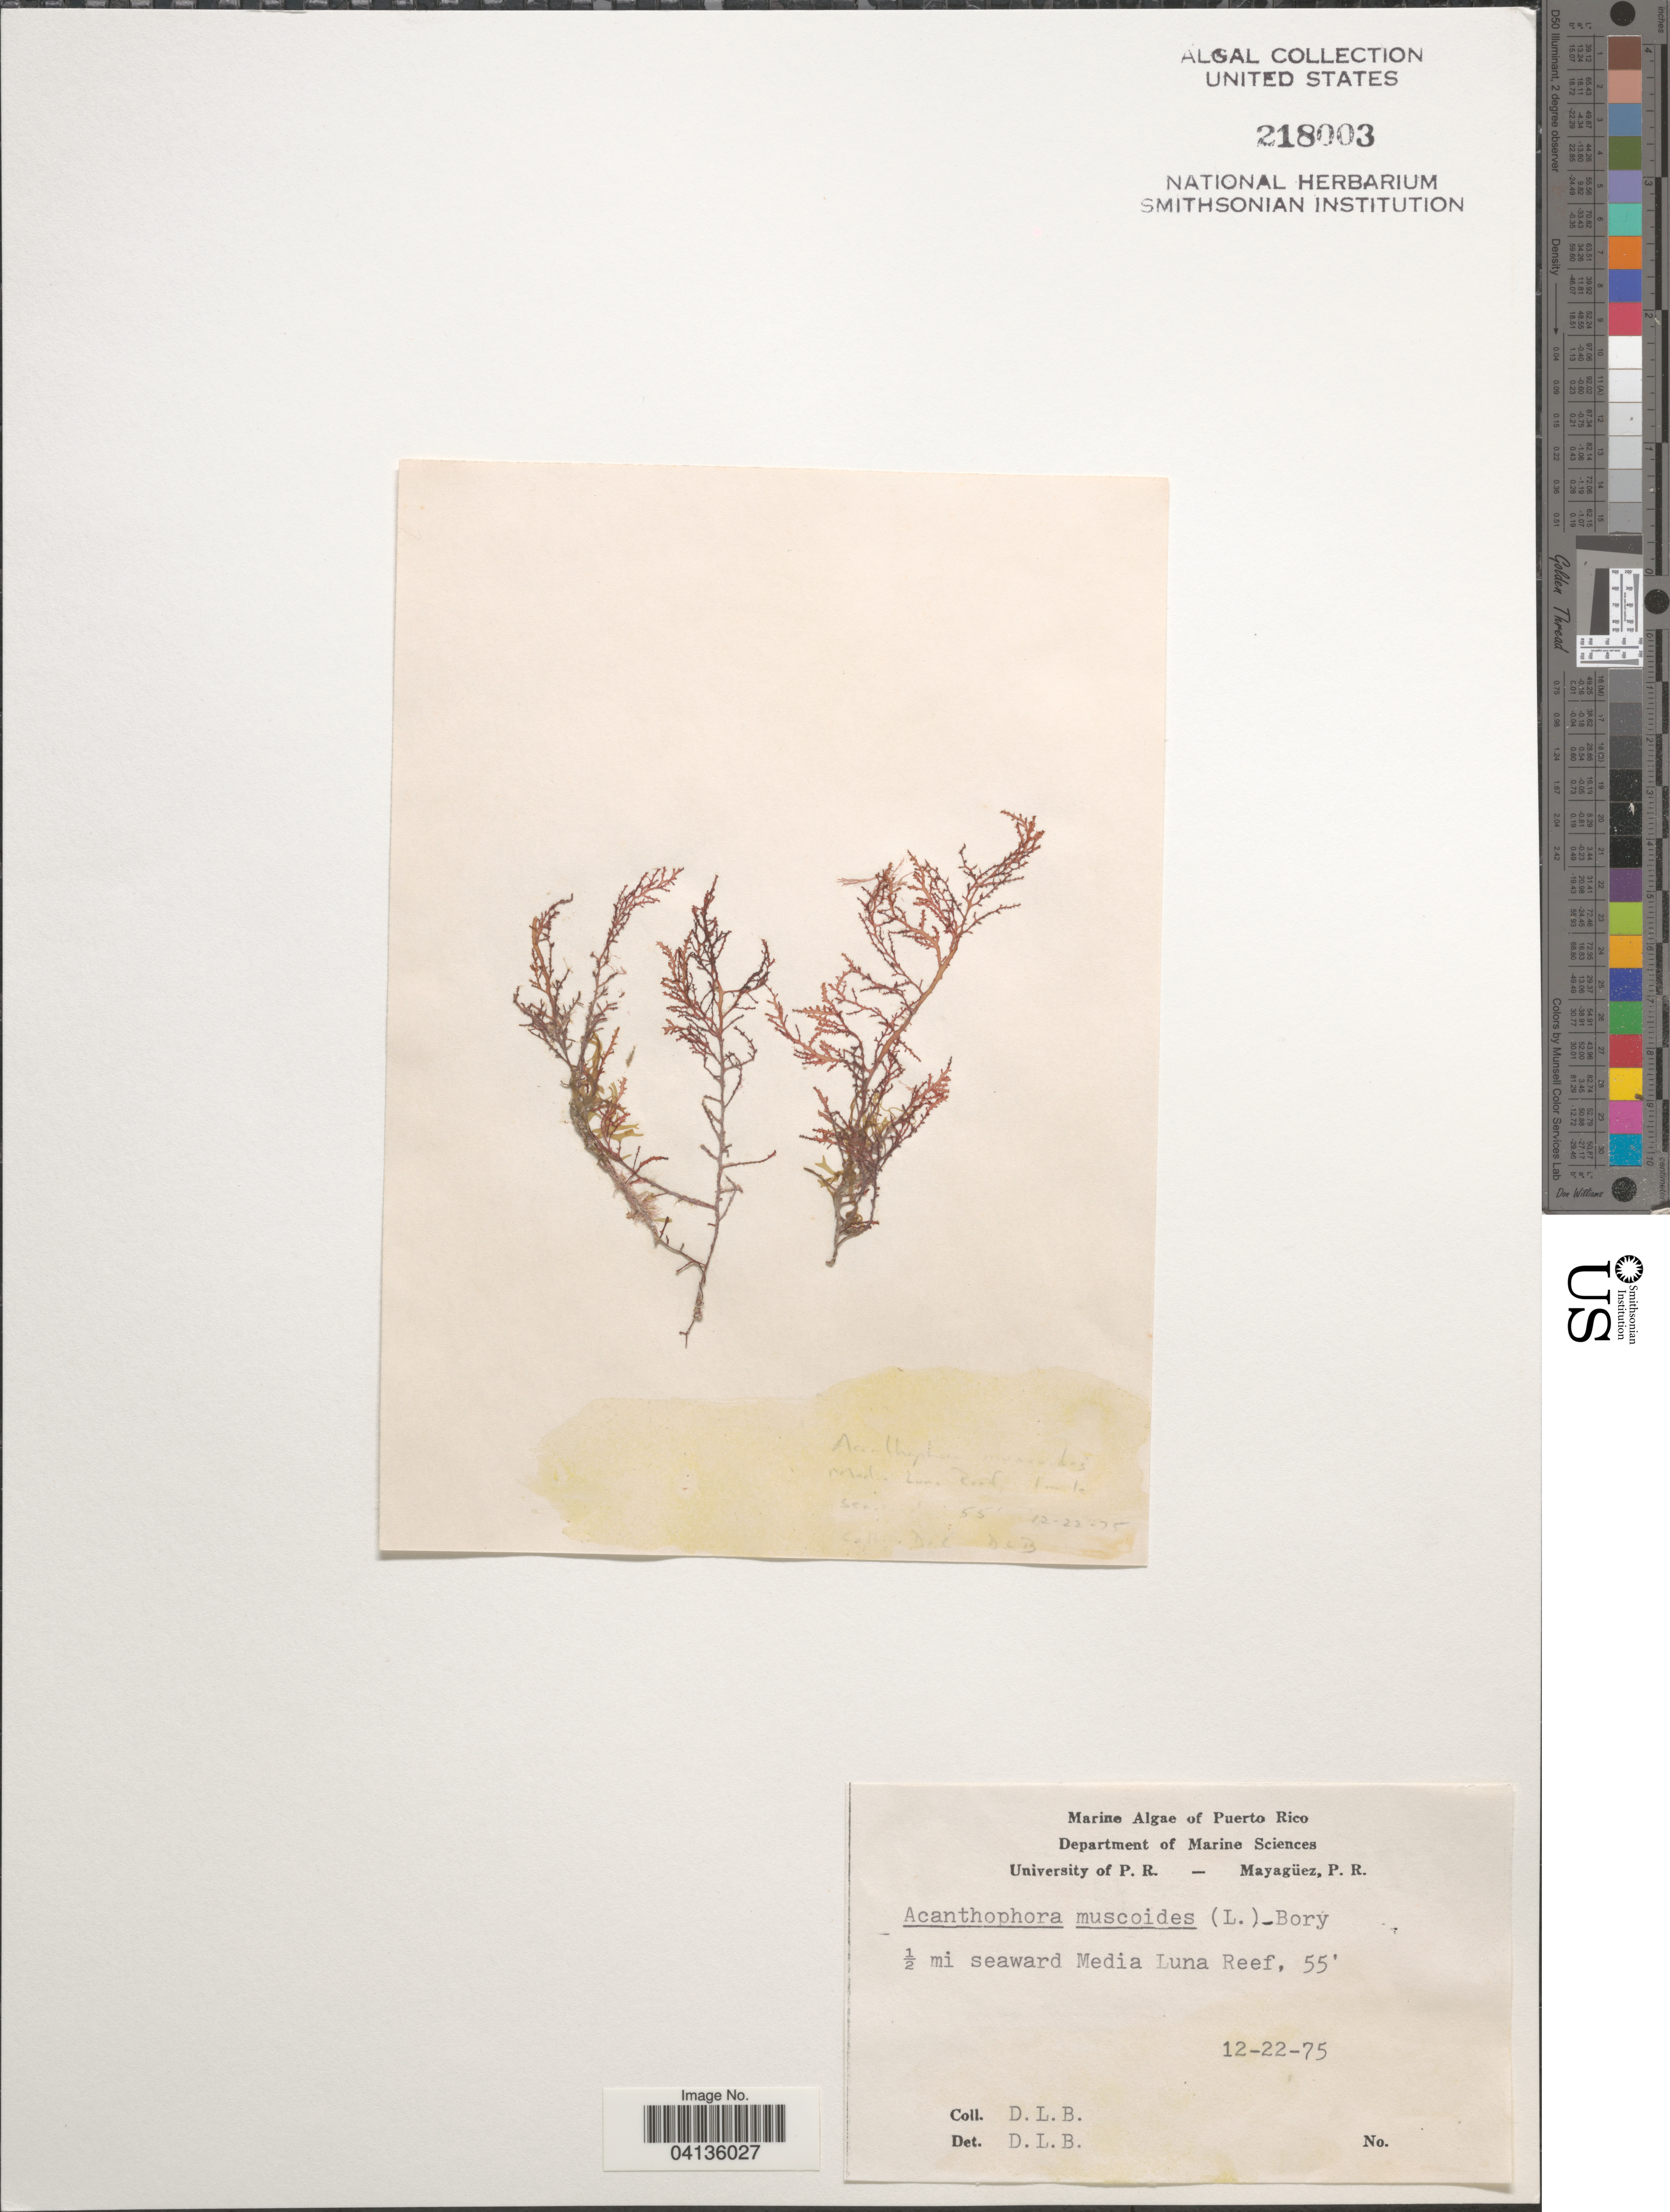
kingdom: Plantae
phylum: Rhodophyta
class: Florideophyceae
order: Ceramiales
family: Rhodomelaceae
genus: Acanthophora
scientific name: Acanthophora muscoides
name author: (C. Agardh) Bory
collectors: D. L. B.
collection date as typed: Transcribed d/m/y: 22/12/75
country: Puerto Rico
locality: ½ mi seaward Media Luna Reef.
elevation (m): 17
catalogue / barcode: US 218003